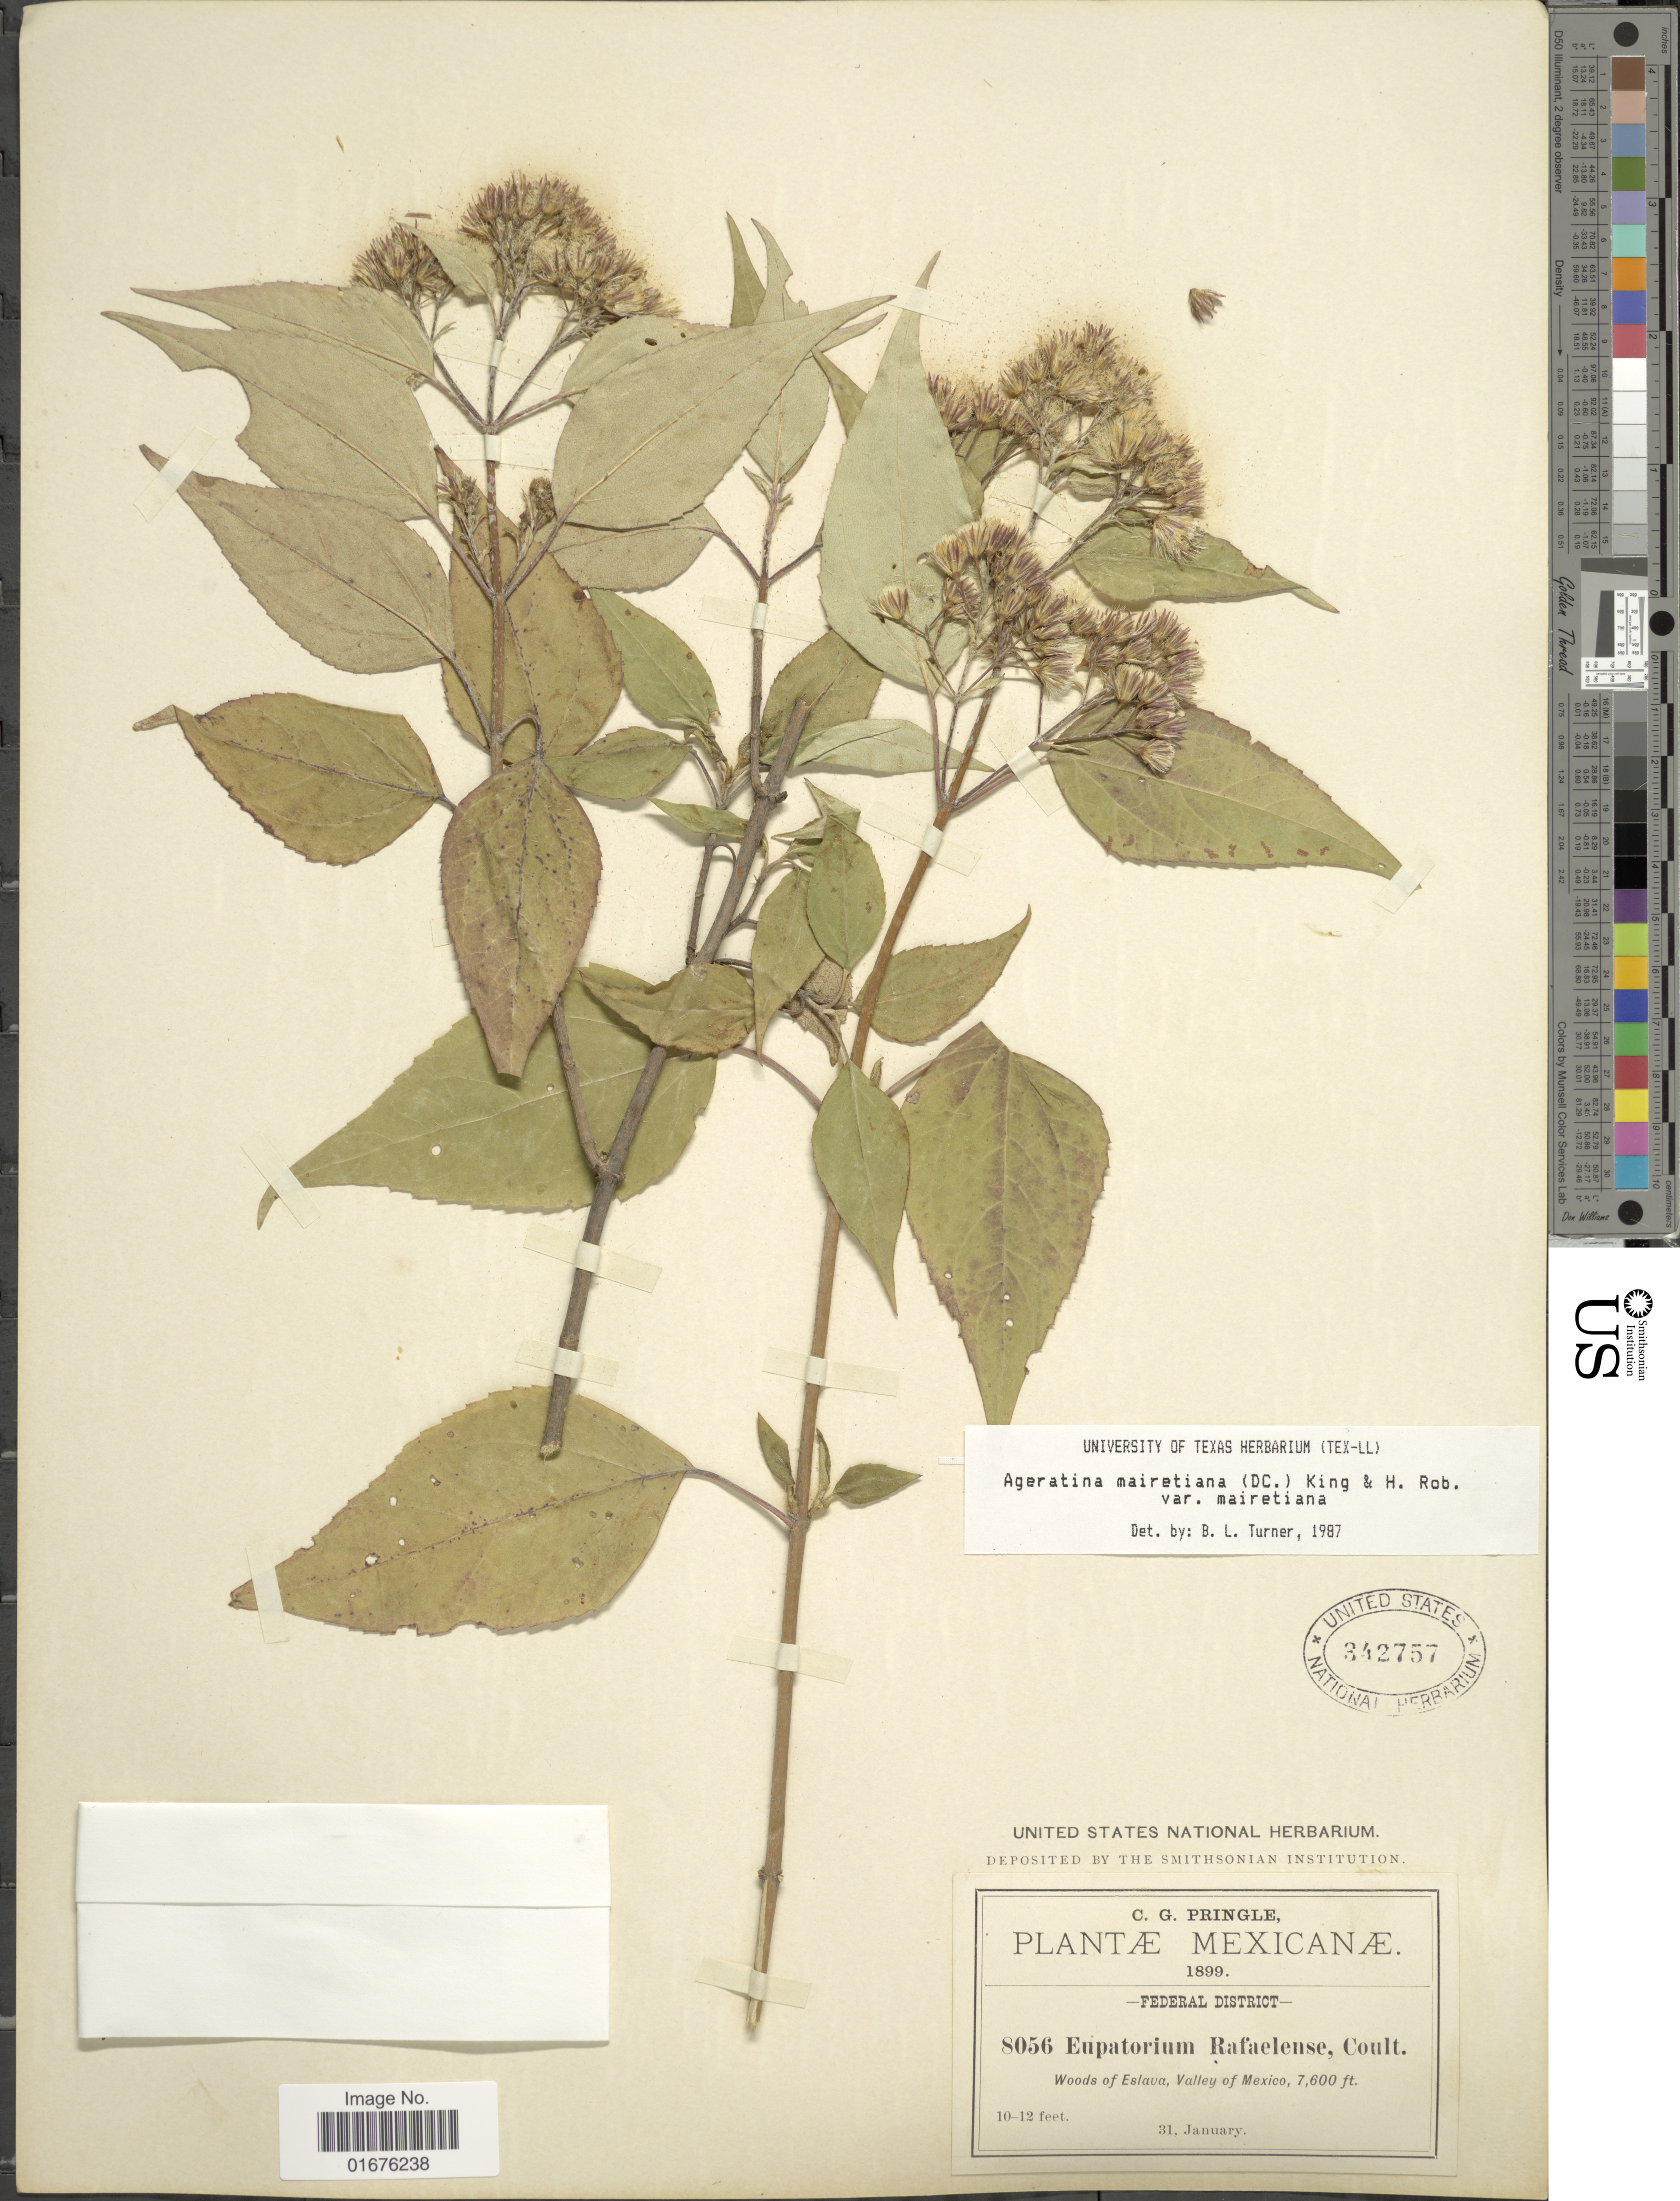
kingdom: Plantae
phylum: Tracheophyta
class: Magnoliopsida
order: Asterales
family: Asteraceae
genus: Ageratina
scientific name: Ageratina mairetiana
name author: (DC.) R.M. King & H. Rob.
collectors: C. G. Pringle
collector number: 8056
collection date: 1899-01-31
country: Mexico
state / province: Distrito Federal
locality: Woods of Eslava, Valley of Mexico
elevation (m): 2316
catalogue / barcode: US 342757